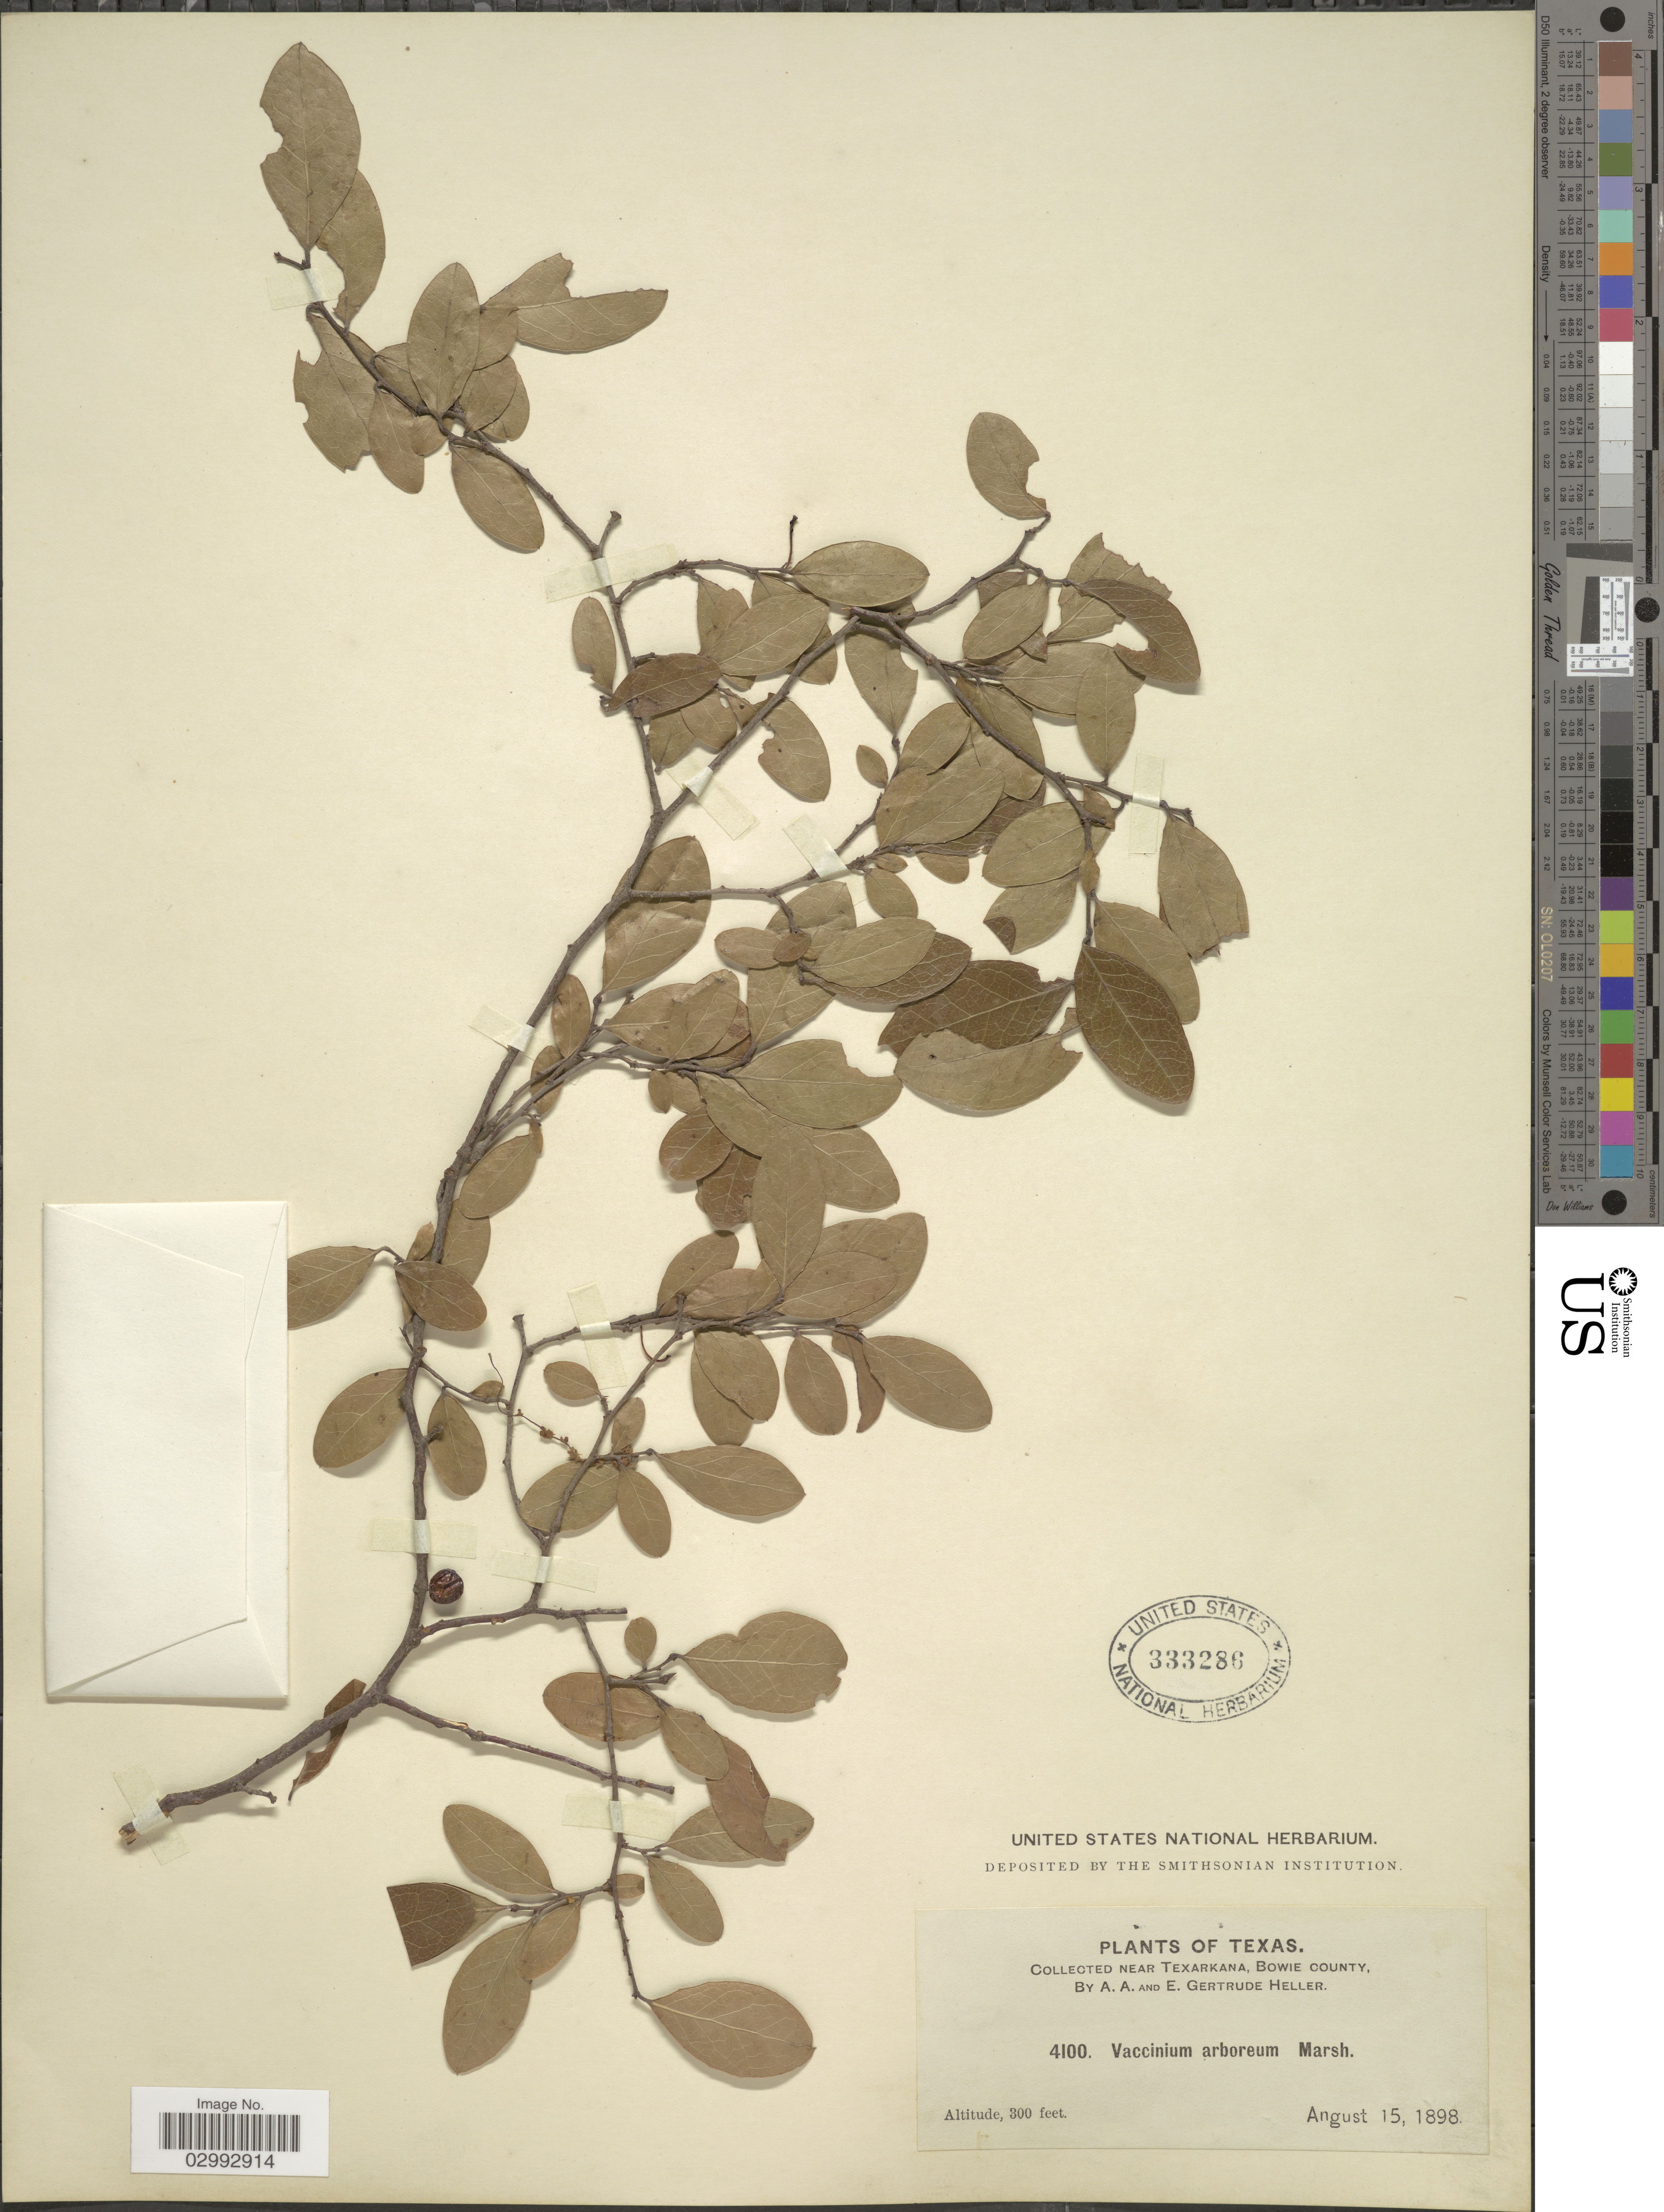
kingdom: Plantae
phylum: Tracheophyta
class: Magnoliopsida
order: Ericales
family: Ericaceae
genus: Batodendron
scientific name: Batodendron arboreum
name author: Nutt.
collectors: A. A. Heller & E. G. Heller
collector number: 4100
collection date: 1898-08-15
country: United States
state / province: Texas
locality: Near Texarkana, Bowie County.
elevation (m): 91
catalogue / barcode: US 333286